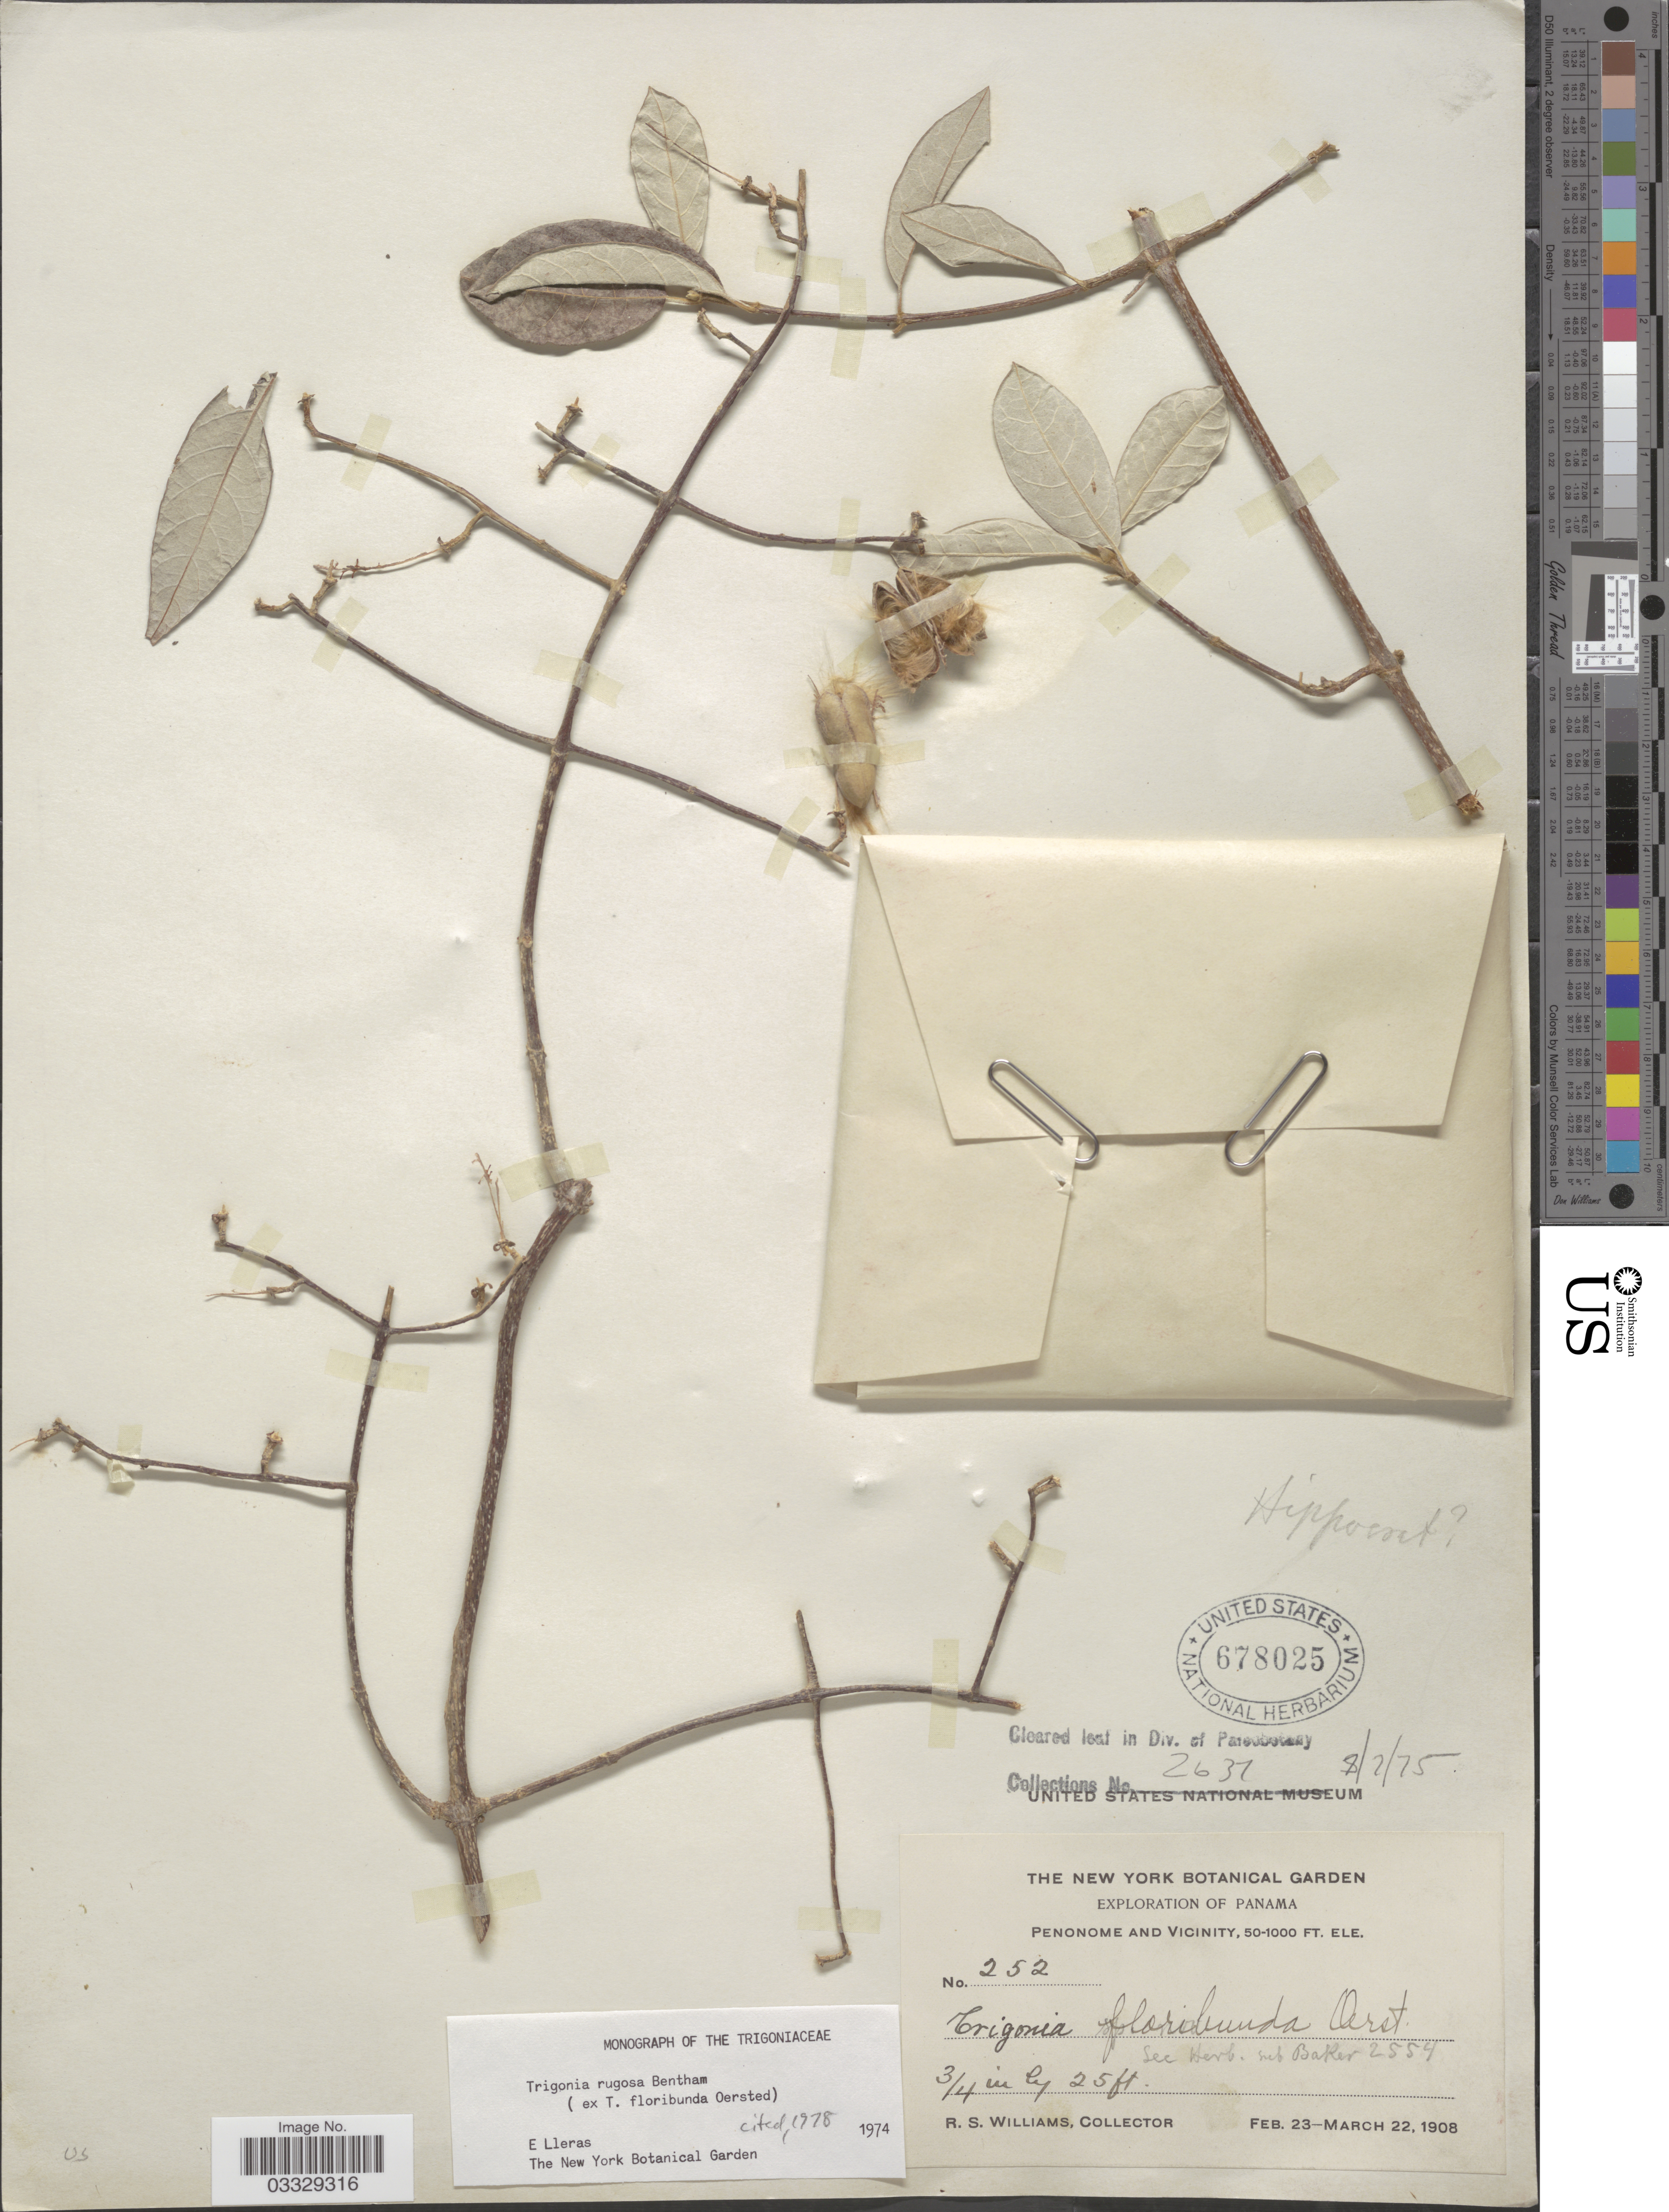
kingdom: Plantae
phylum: Tracheophyta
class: Magnoliopsida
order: Malpighiales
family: Trigoniaceae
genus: Trigonia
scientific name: Trigonia rugosa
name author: Benth.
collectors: R. S. Williams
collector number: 252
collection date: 1908-02-23/1908-03-22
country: Panama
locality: Penonome and Vicinity.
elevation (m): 15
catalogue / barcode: US 678025